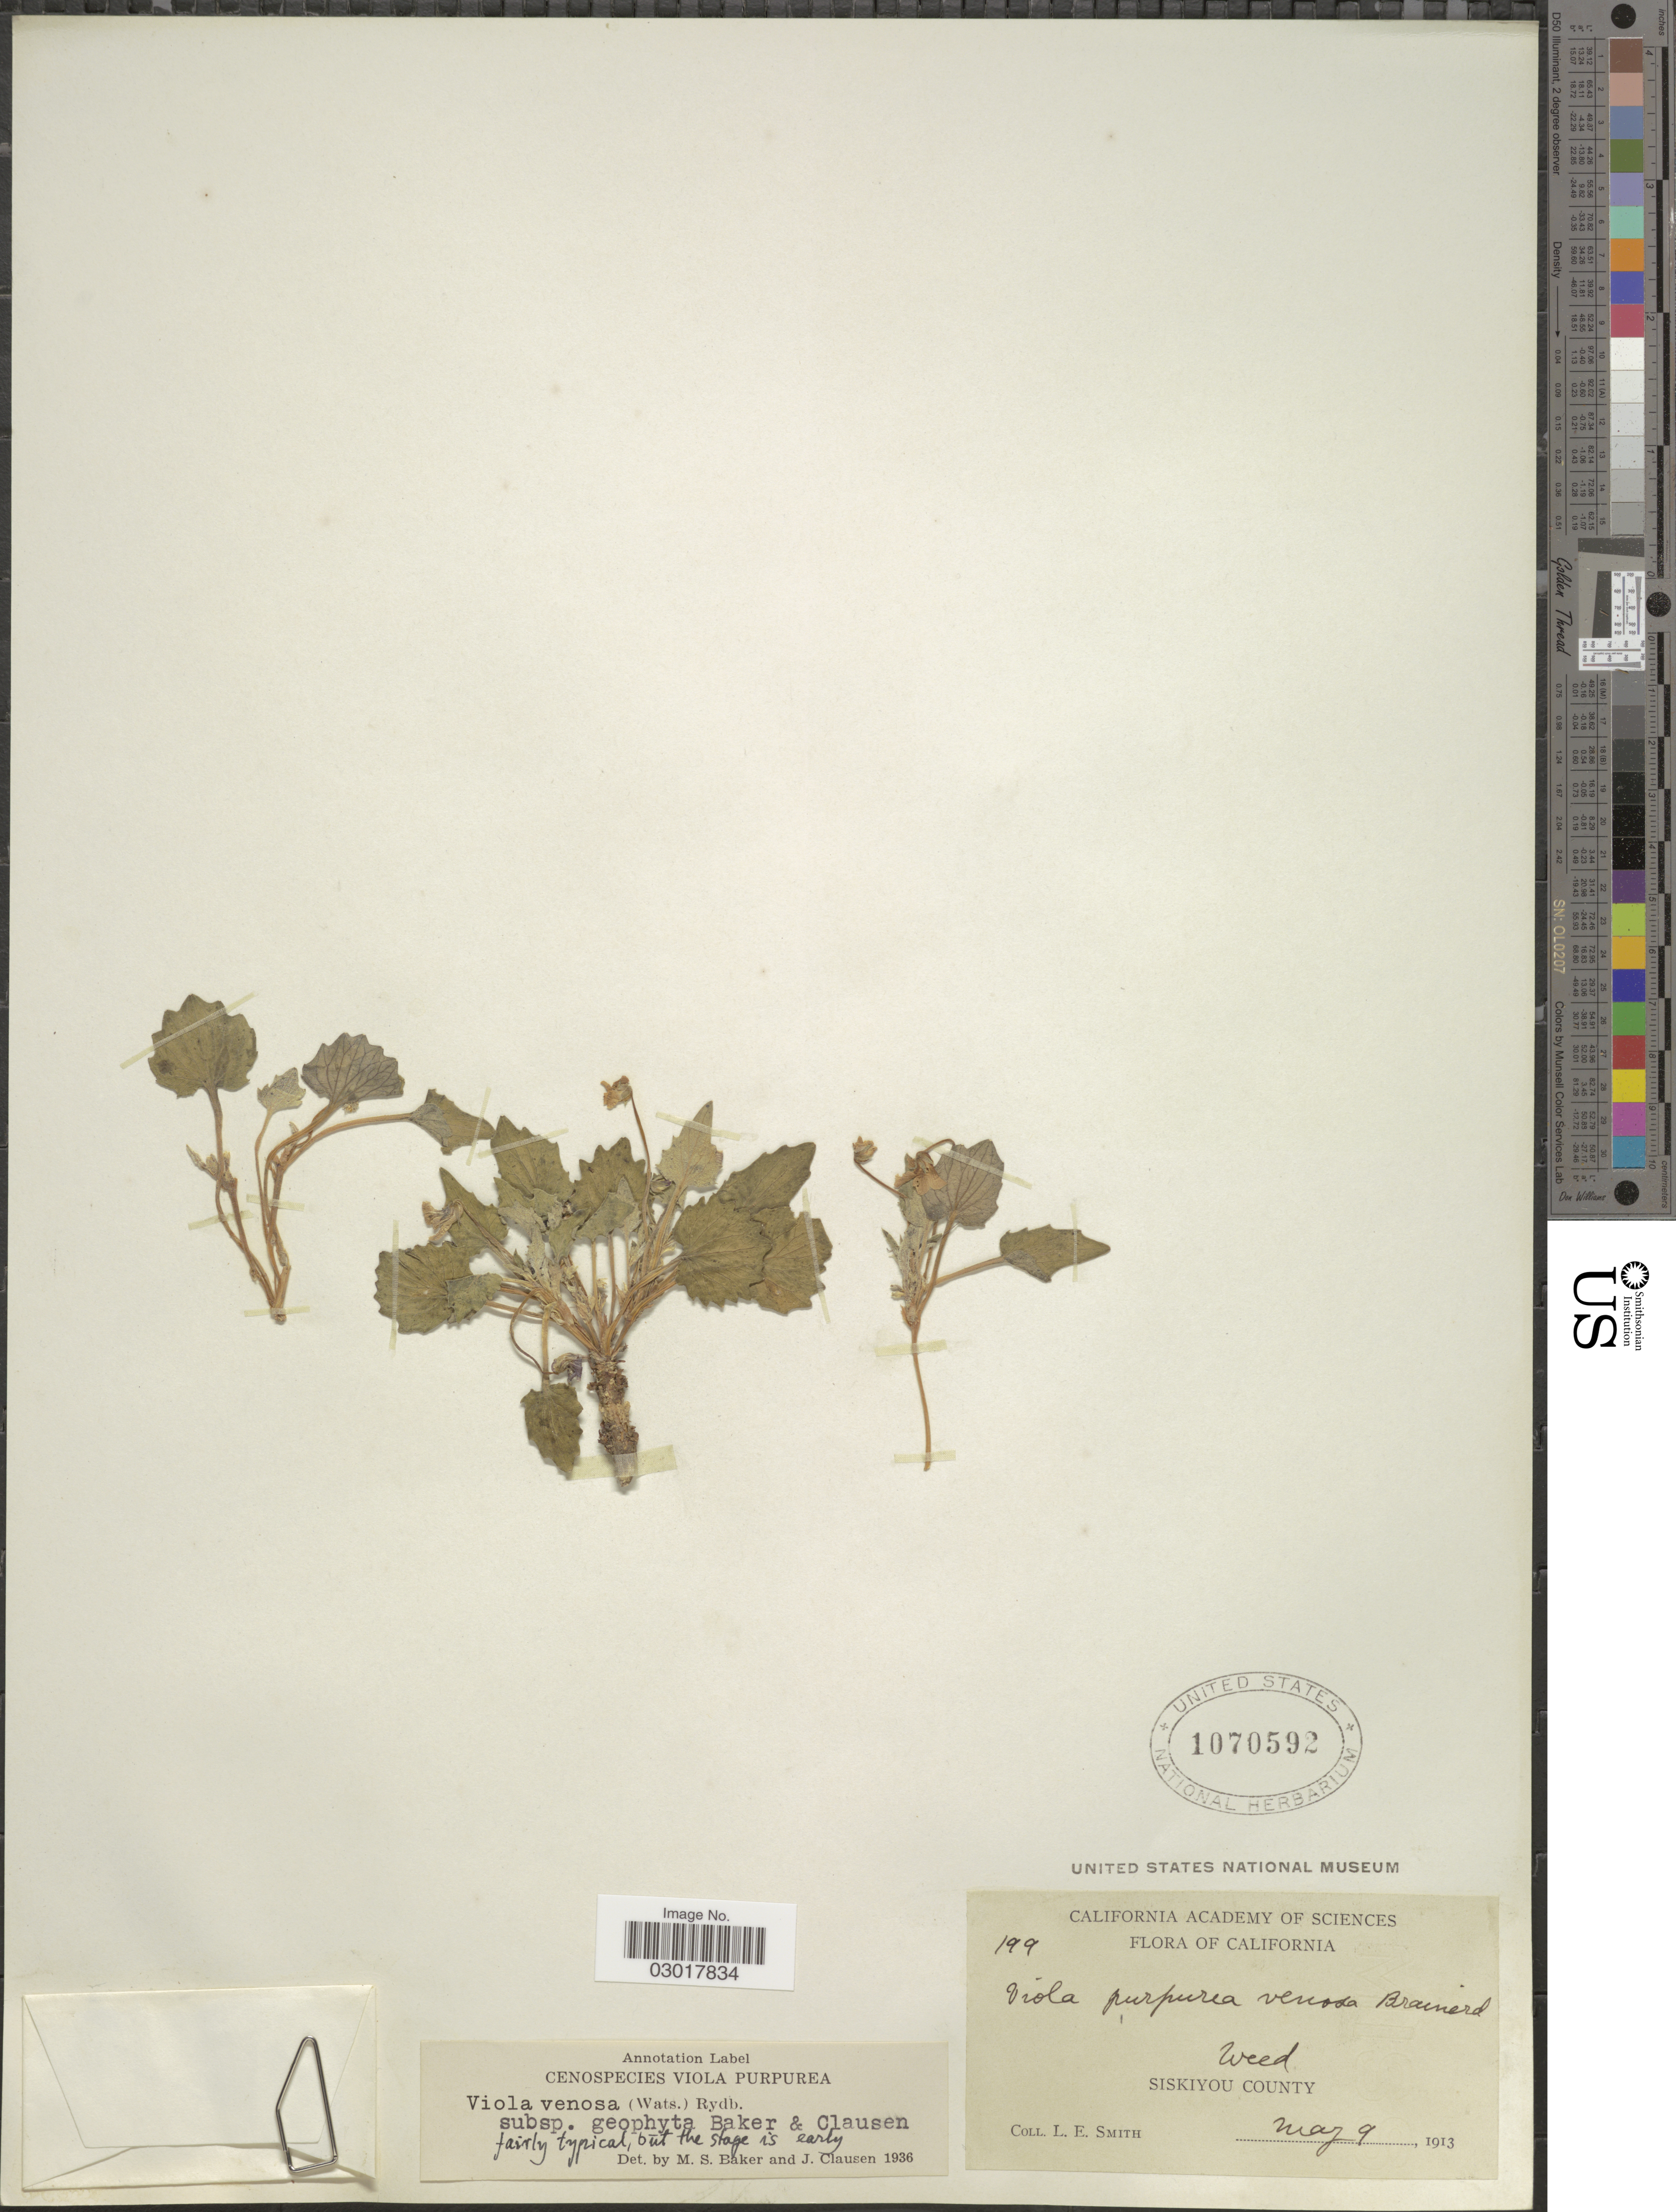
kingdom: Plantae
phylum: Tracheophyta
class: Magnoliopsida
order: Malpighiales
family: Violaceae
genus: Viola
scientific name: Viola venosa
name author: (S. Watson) Rydb.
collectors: L. E. Smith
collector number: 199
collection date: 1913-05-09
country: United States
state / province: California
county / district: Siskiyou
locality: Siskiyou County.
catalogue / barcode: US 1070592